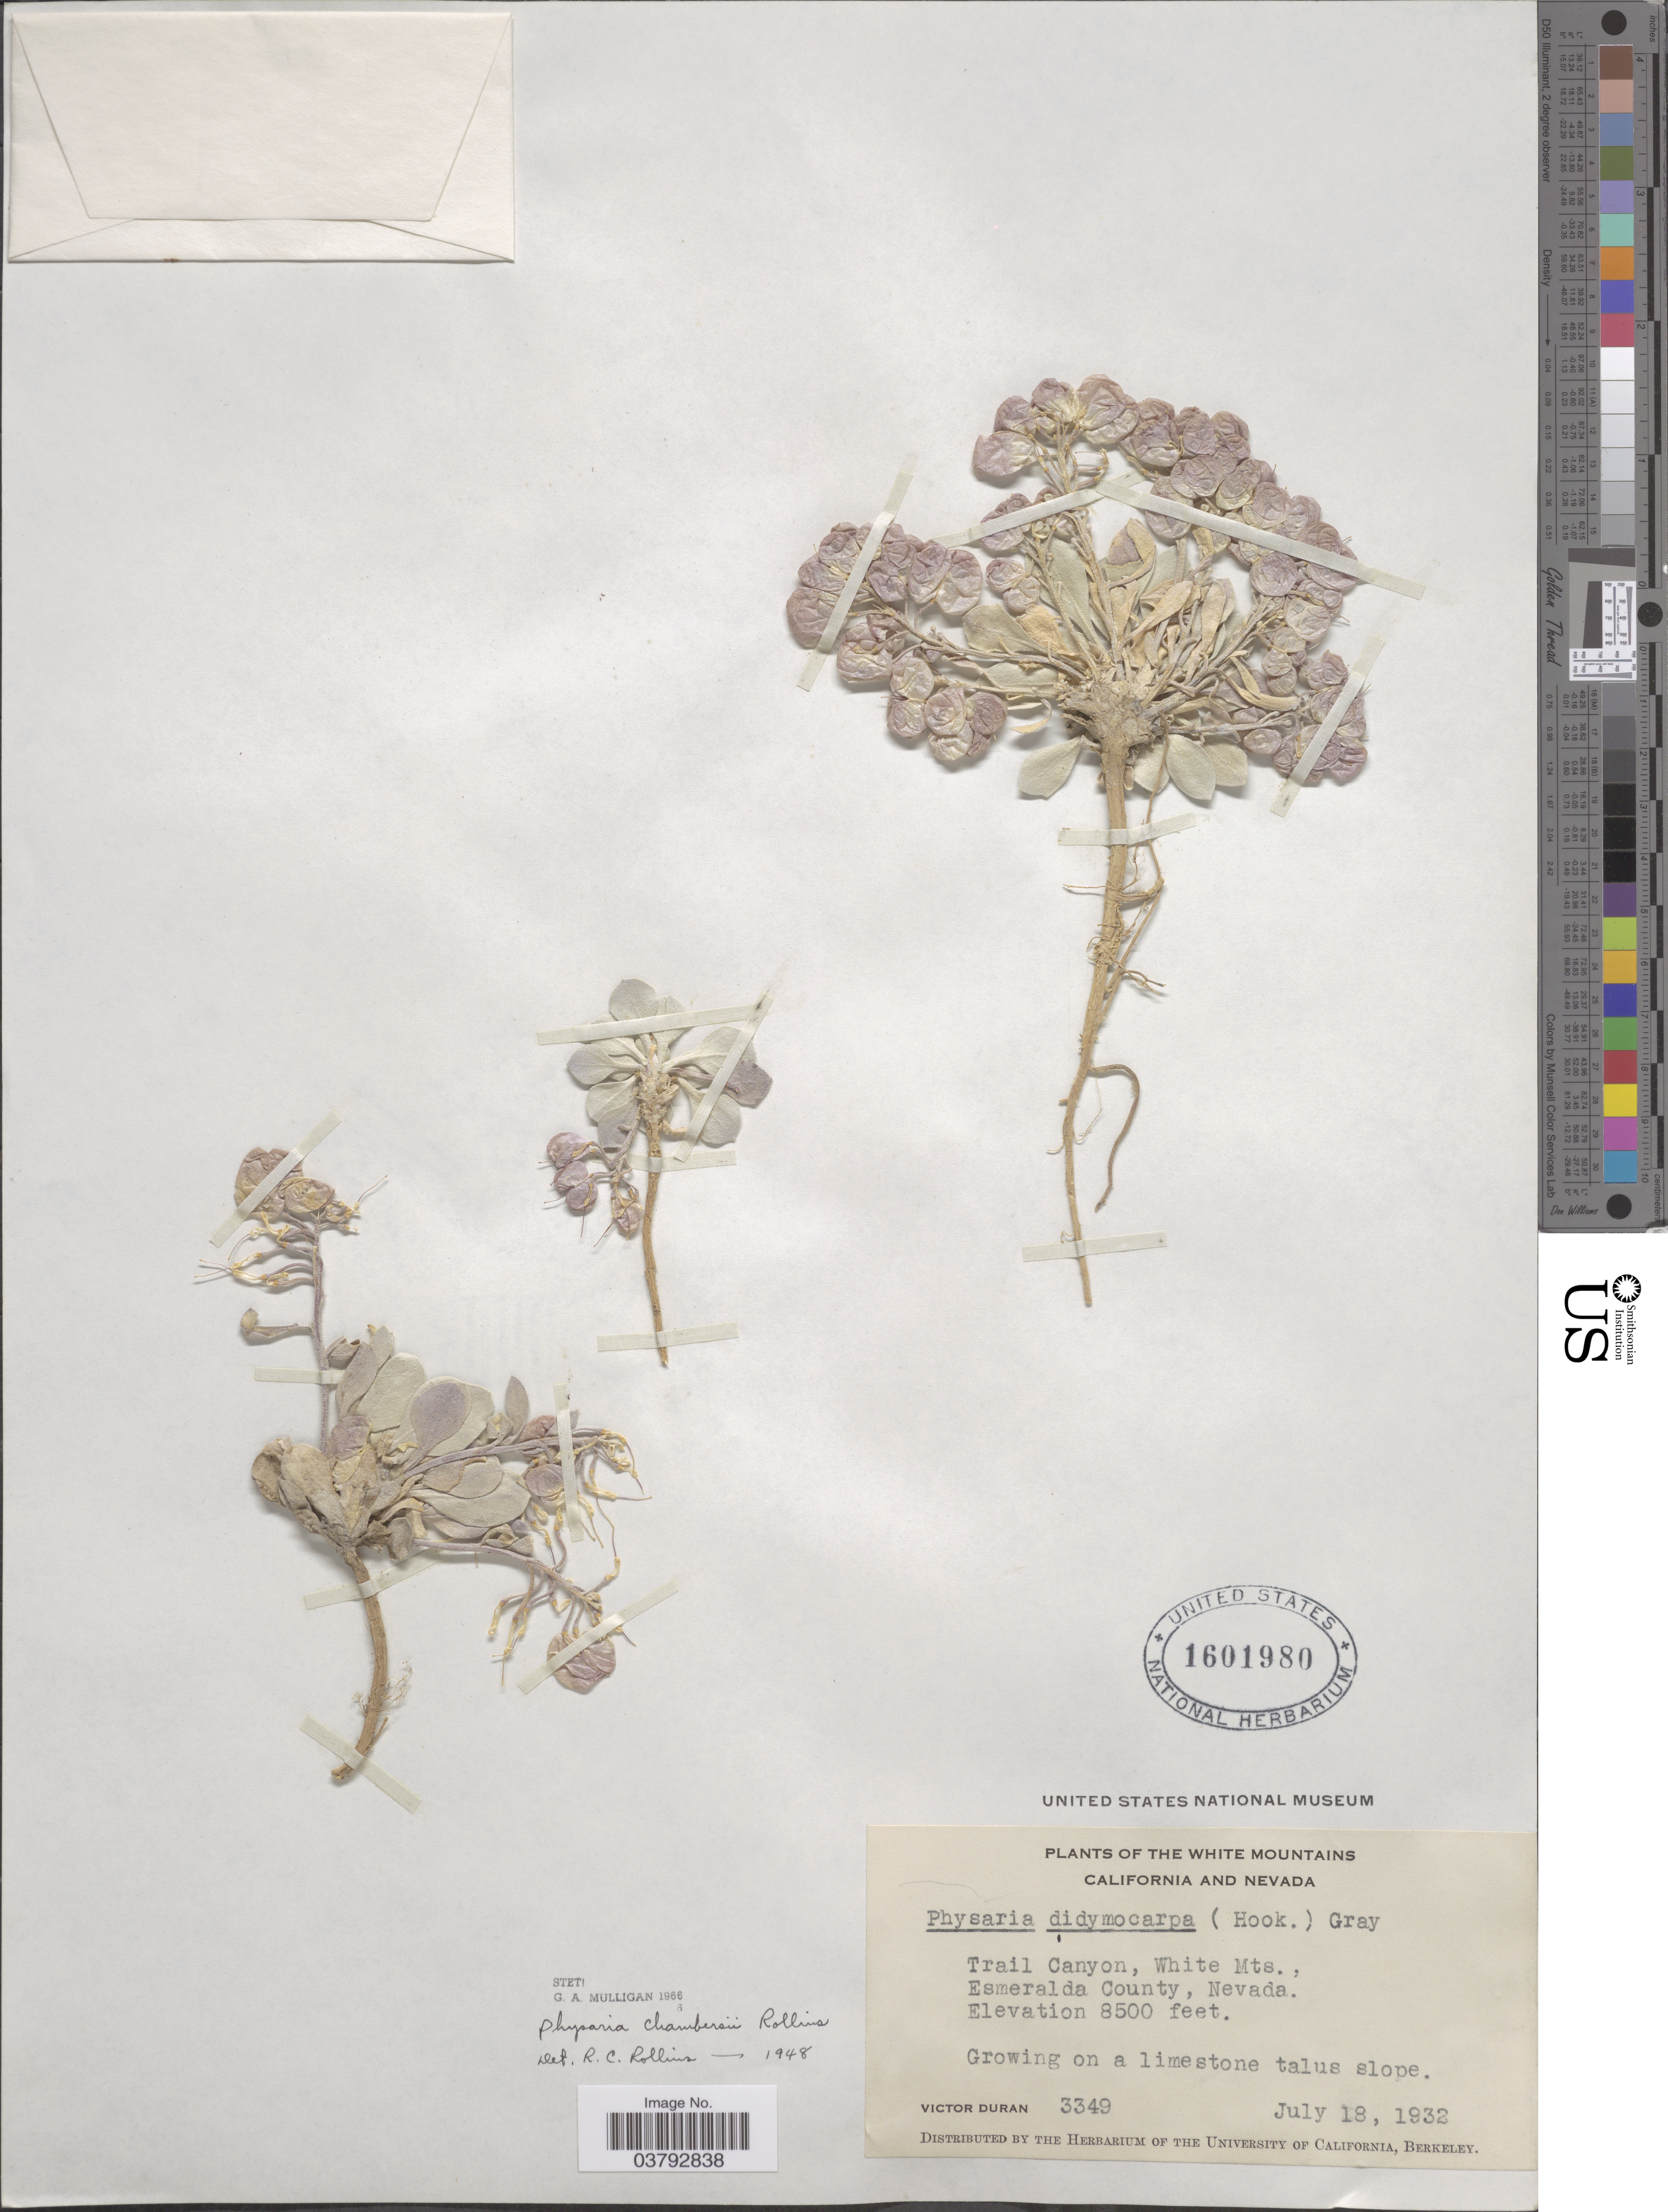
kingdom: Plantae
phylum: Tracheophyta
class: Magnoliopsida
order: Brassicales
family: Brassicaceae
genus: Physaria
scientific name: Physaria chambersii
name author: Rollins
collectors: V. Duran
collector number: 3349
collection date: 1932-07-18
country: United States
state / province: Nevada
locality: Trail Canyon, White Mts., Esmeralda County.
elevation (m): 2591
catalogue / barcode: US 1601980